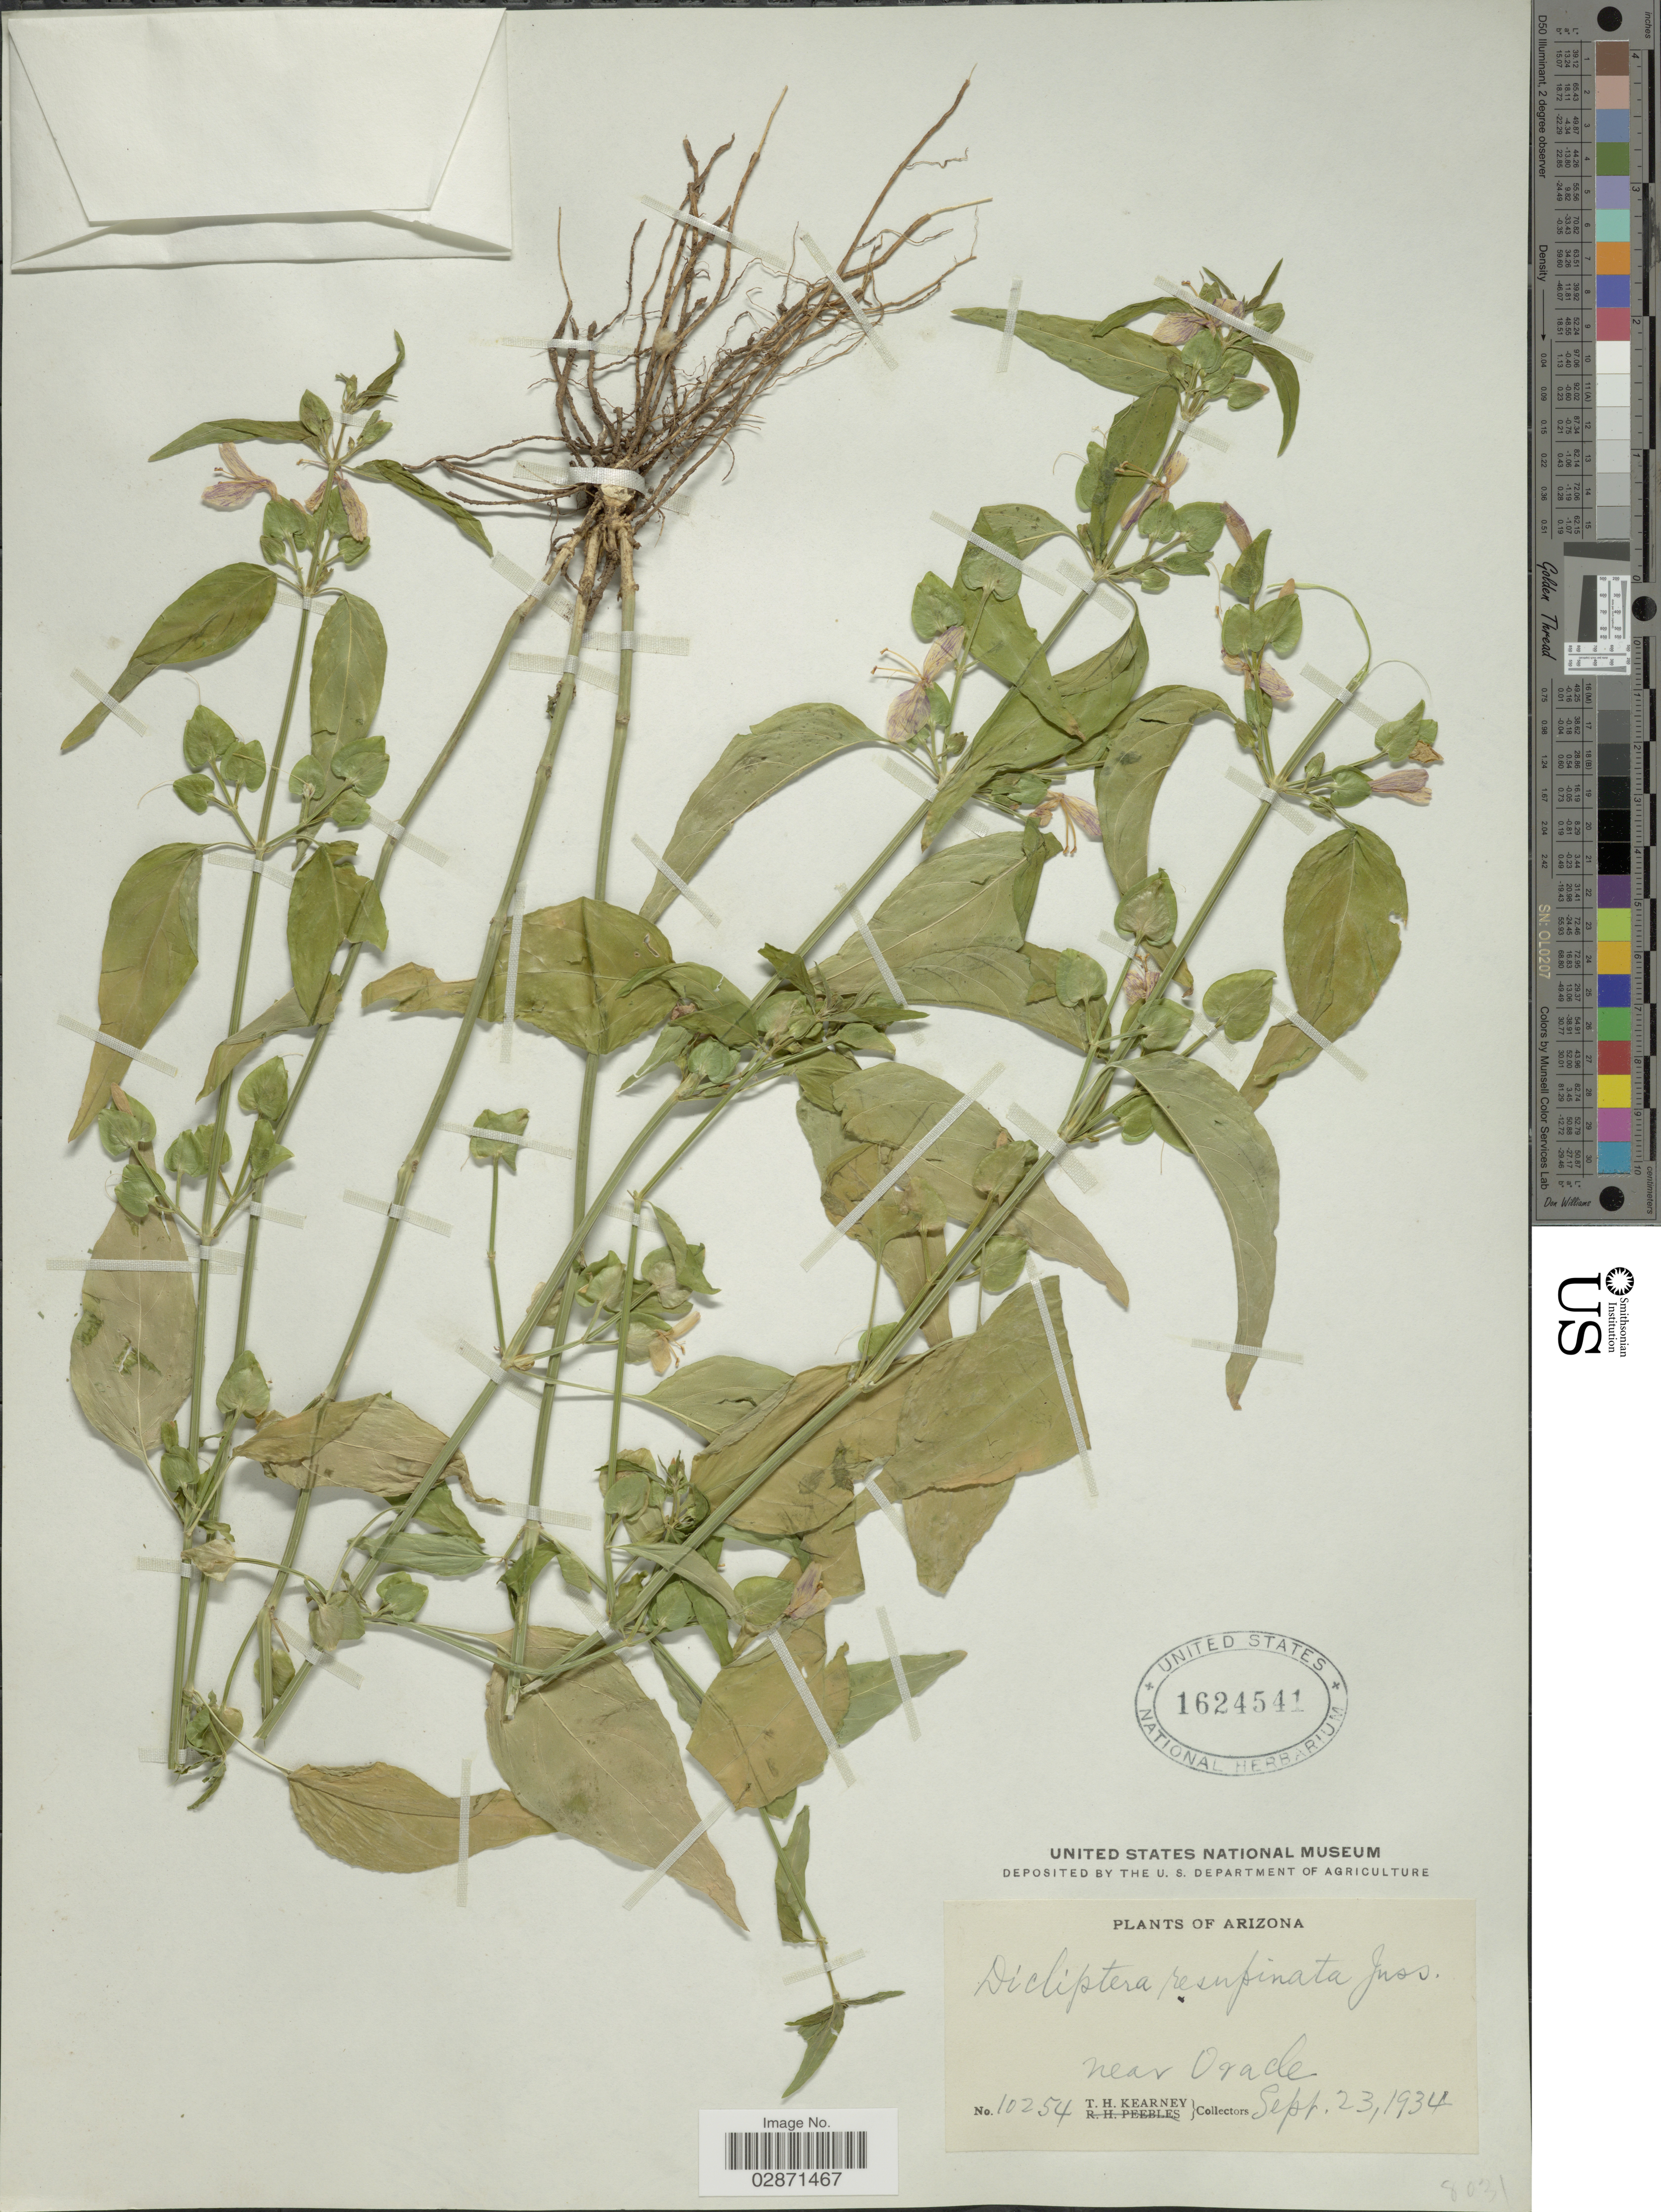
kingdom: Plantae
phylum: Tracheophyta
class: Magnoliopsida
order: Lamiales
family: Acanthaceae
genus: Dicliptera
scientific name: Dicliptera resupinata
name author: (Vahl) Juss.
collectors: T. H. Kearney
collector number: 10254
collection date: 1934-09-23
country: United States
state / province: Arizona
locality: Near Oracle.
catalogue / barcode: US 1624541